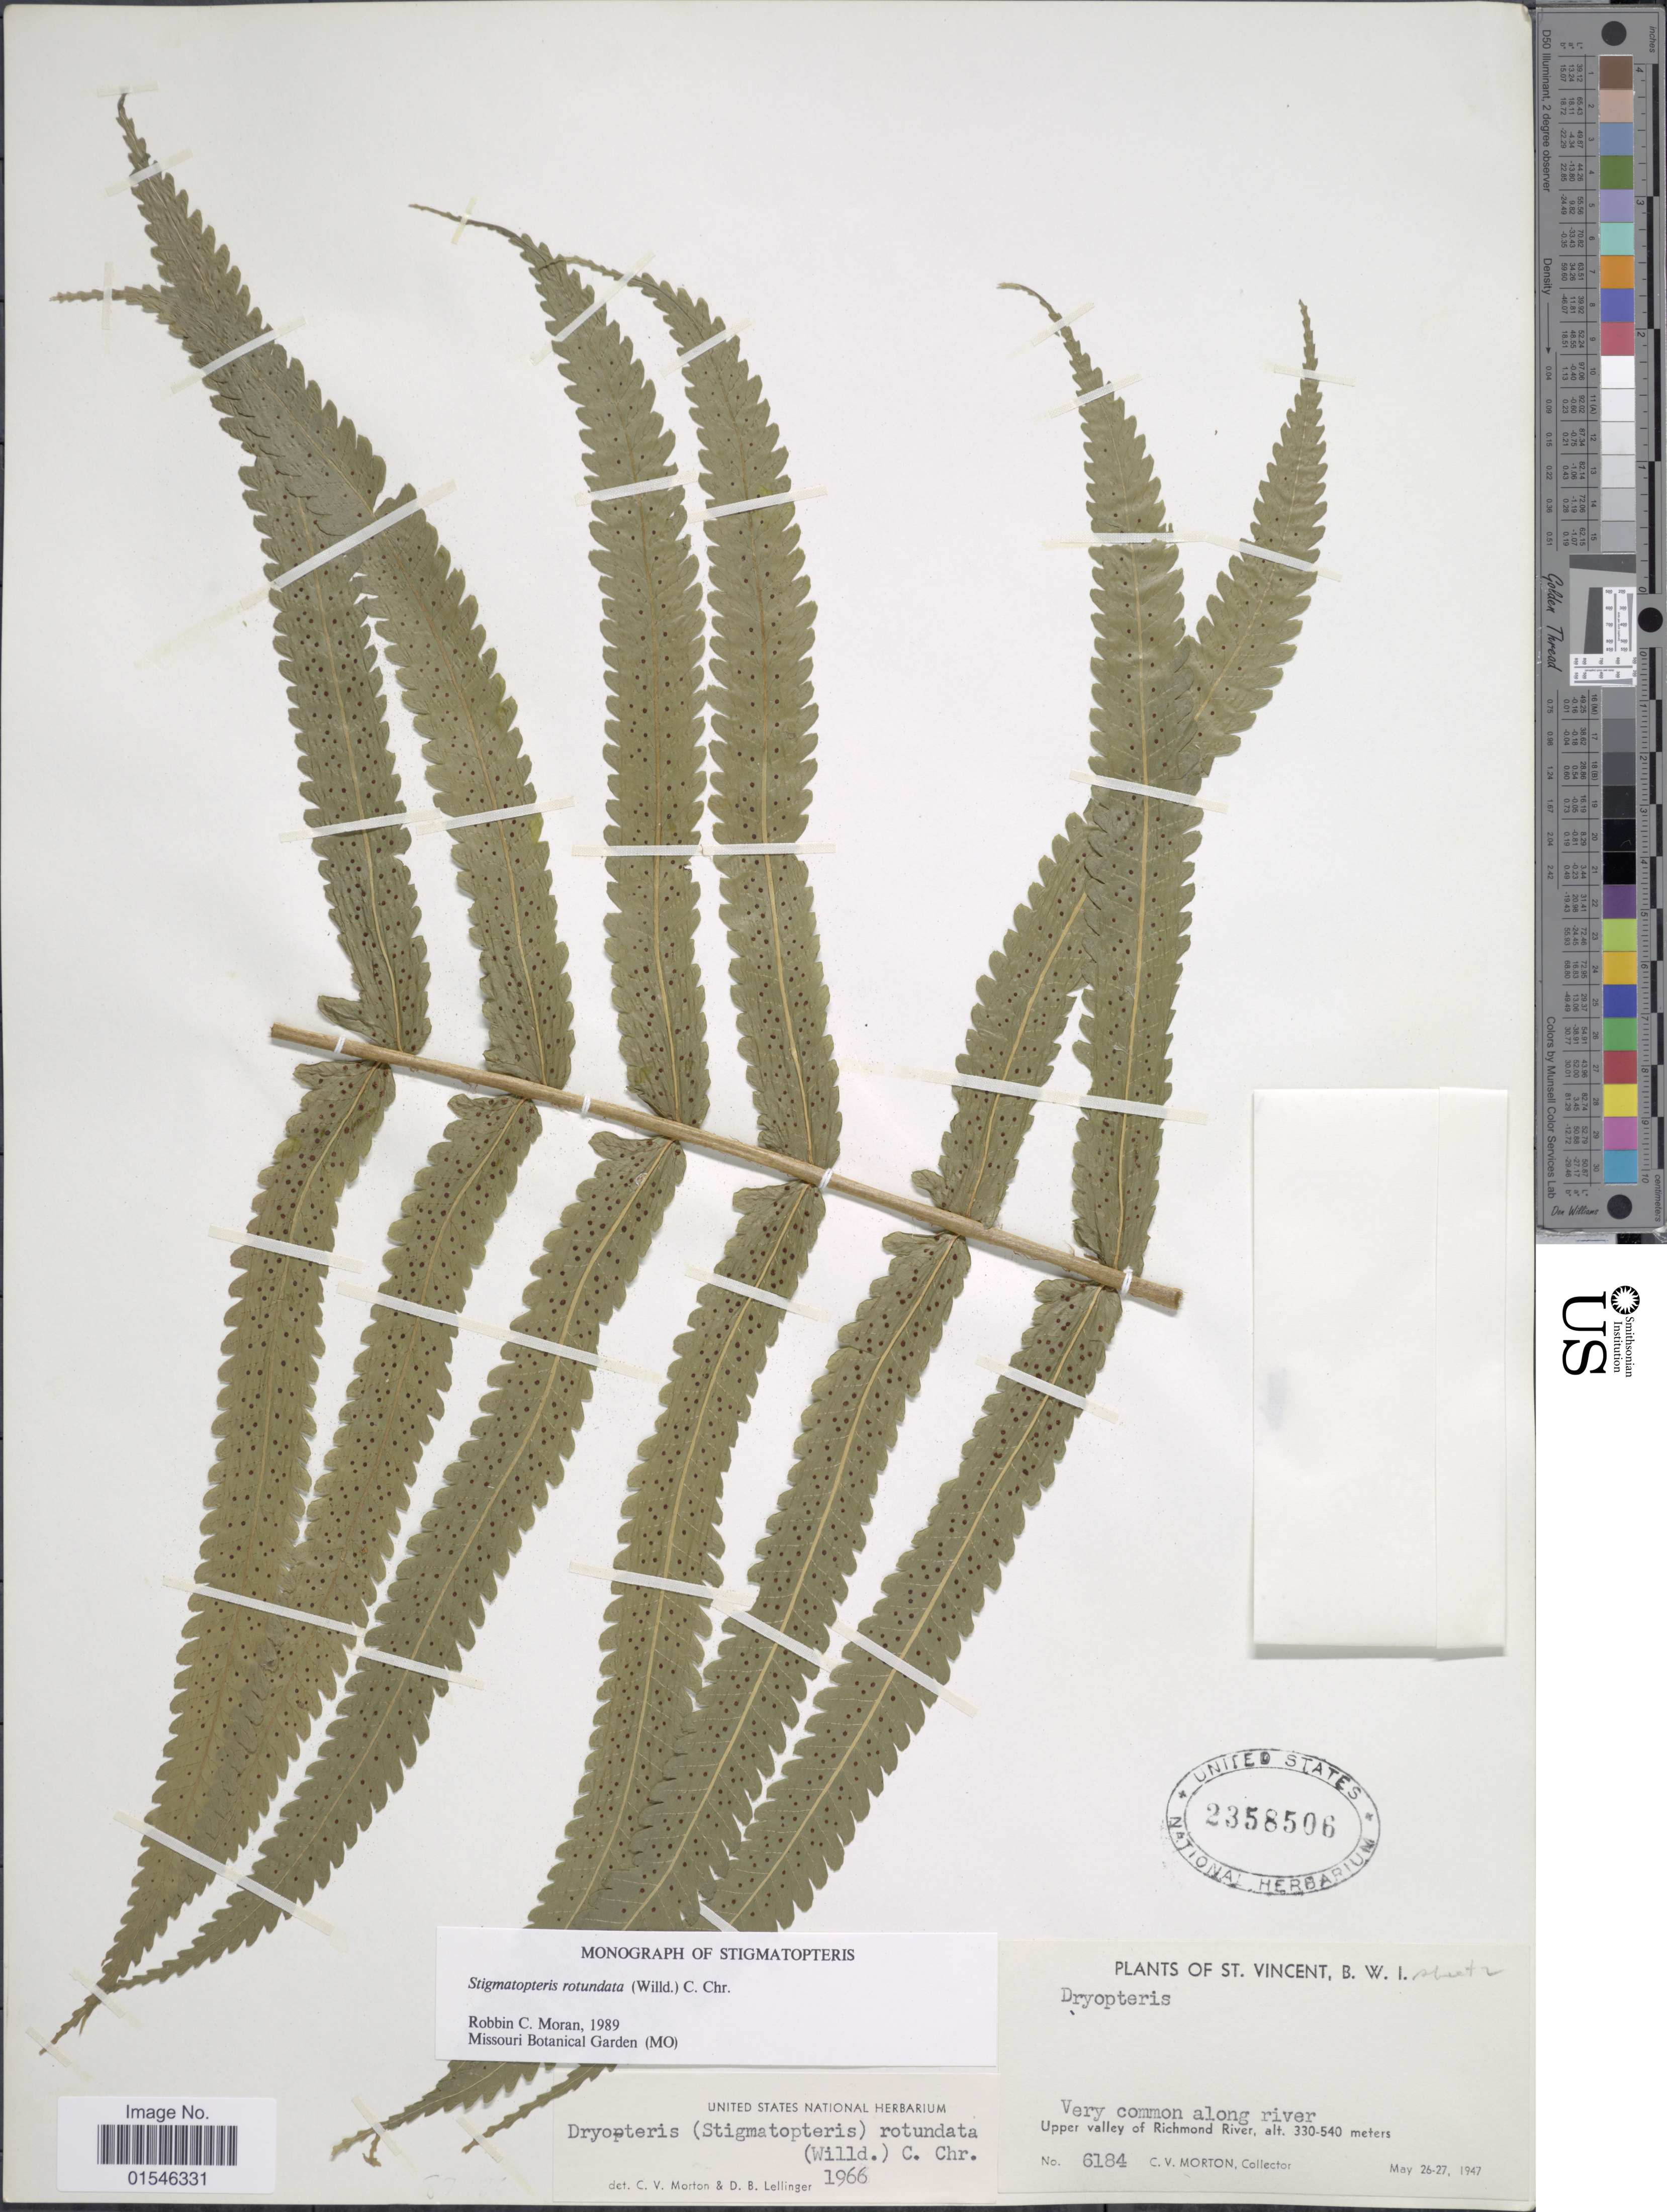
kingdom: Plantae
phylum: Tracheophyta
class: Polypodiopsida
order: Polypodiales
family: Dryopteridaceae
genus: Stigmatopteris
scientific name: Stigmatopteris rotundata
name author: (Willd.) C. Chr.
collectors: C. V. Morton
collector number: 6184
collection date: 1947-05-26/1947-05-27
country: St. Vincent - Grenadines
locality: St Vincent, B.W.I. Very common along river, Upper valley of Richmond River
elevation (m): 330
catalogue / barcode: US 2358506